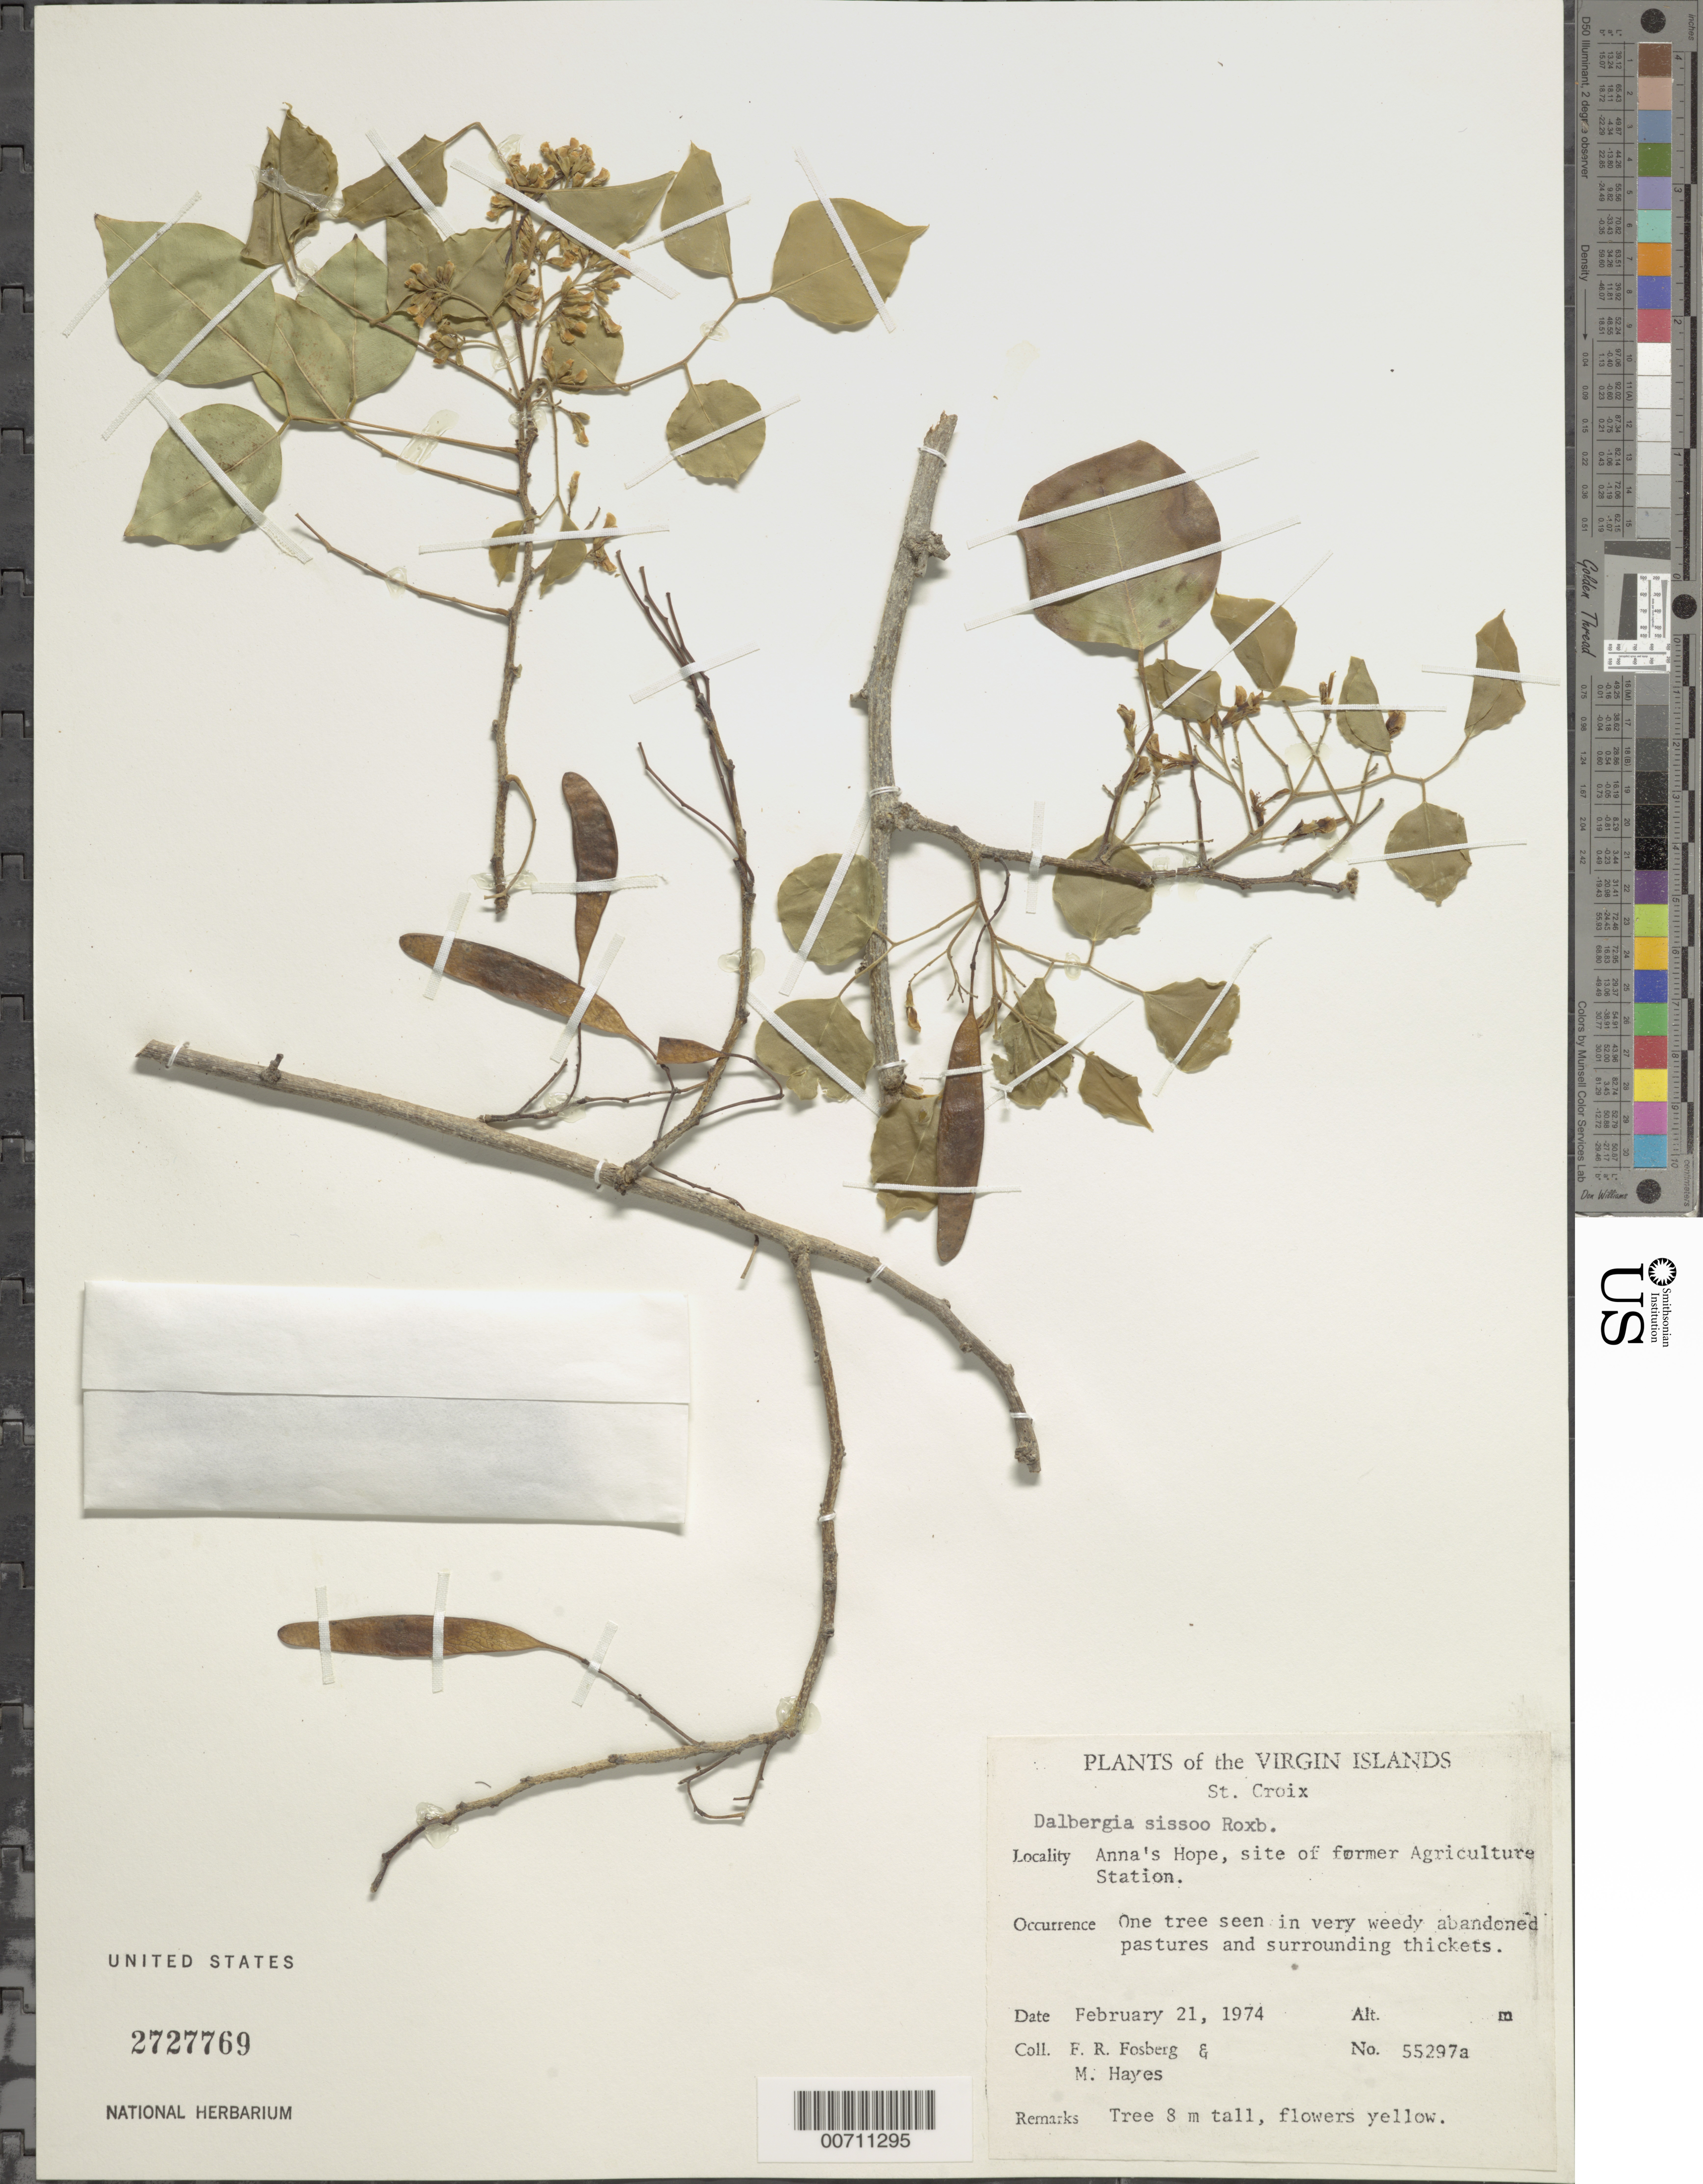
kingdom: Plantae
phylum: Tracheophyta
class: Magnoliopsida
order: Fabales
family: Fabaceae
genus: Dalbergia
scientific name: Dalbergia sissoo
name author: Roxb.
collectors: F. R. Fosberg & M. Hayes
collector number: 55297a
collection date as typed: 21 Feb 1974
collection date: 1974-02-21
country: U.S. Virgin Islands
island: St. Croix Island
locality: Anna's Hope, site of former Agriculture Station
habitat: In very weedy abandoned pastures and surrounding thickets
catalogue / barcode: US 2727769